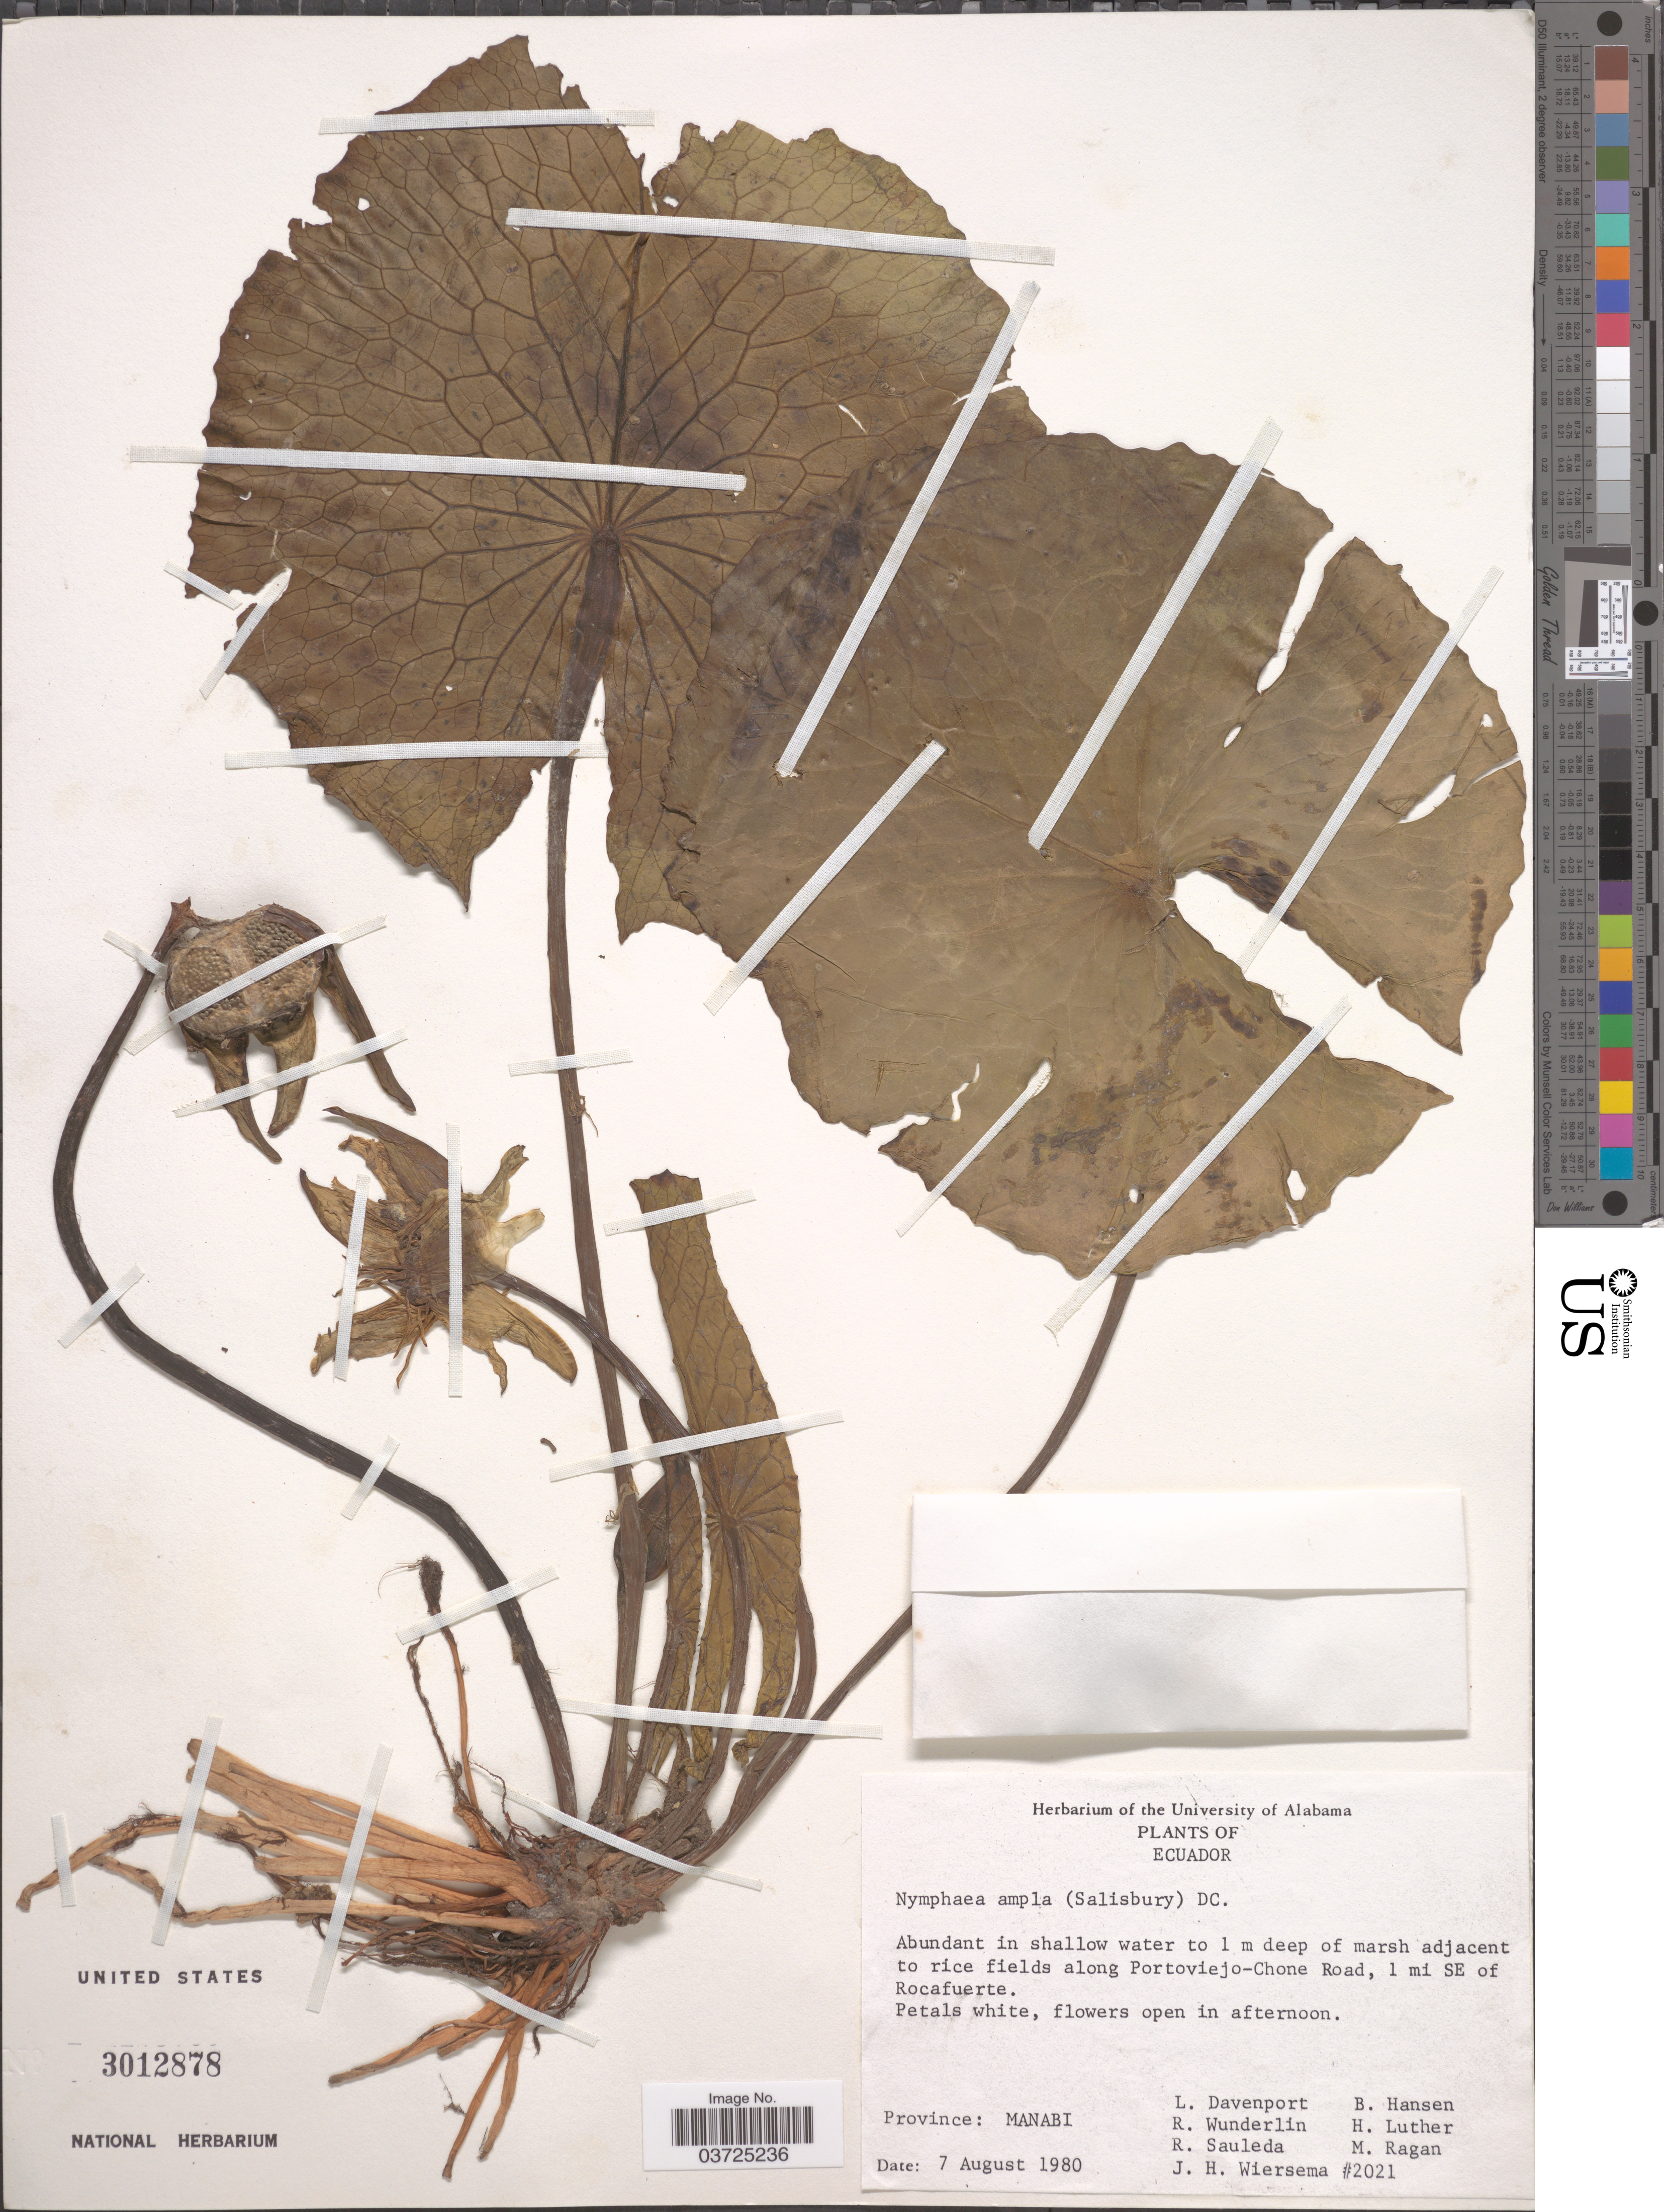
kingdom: Plantae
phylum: Tracheophyta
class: Magnoliopsida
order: Nymphaeales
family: Nymphaeaceae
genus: Nymphaea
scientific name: Nymphaea ampla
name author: (Salisb.) DC.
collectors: L. Davenport, B. Hansen, R. Wunderlin, H. Luther & et al.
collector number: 2021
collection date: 1980-08-07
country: Ecuador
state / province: Manabí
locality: Along Portoviejo-Chone Road, 1 mi SE of Rocafuerte.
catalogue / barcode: US 3012878